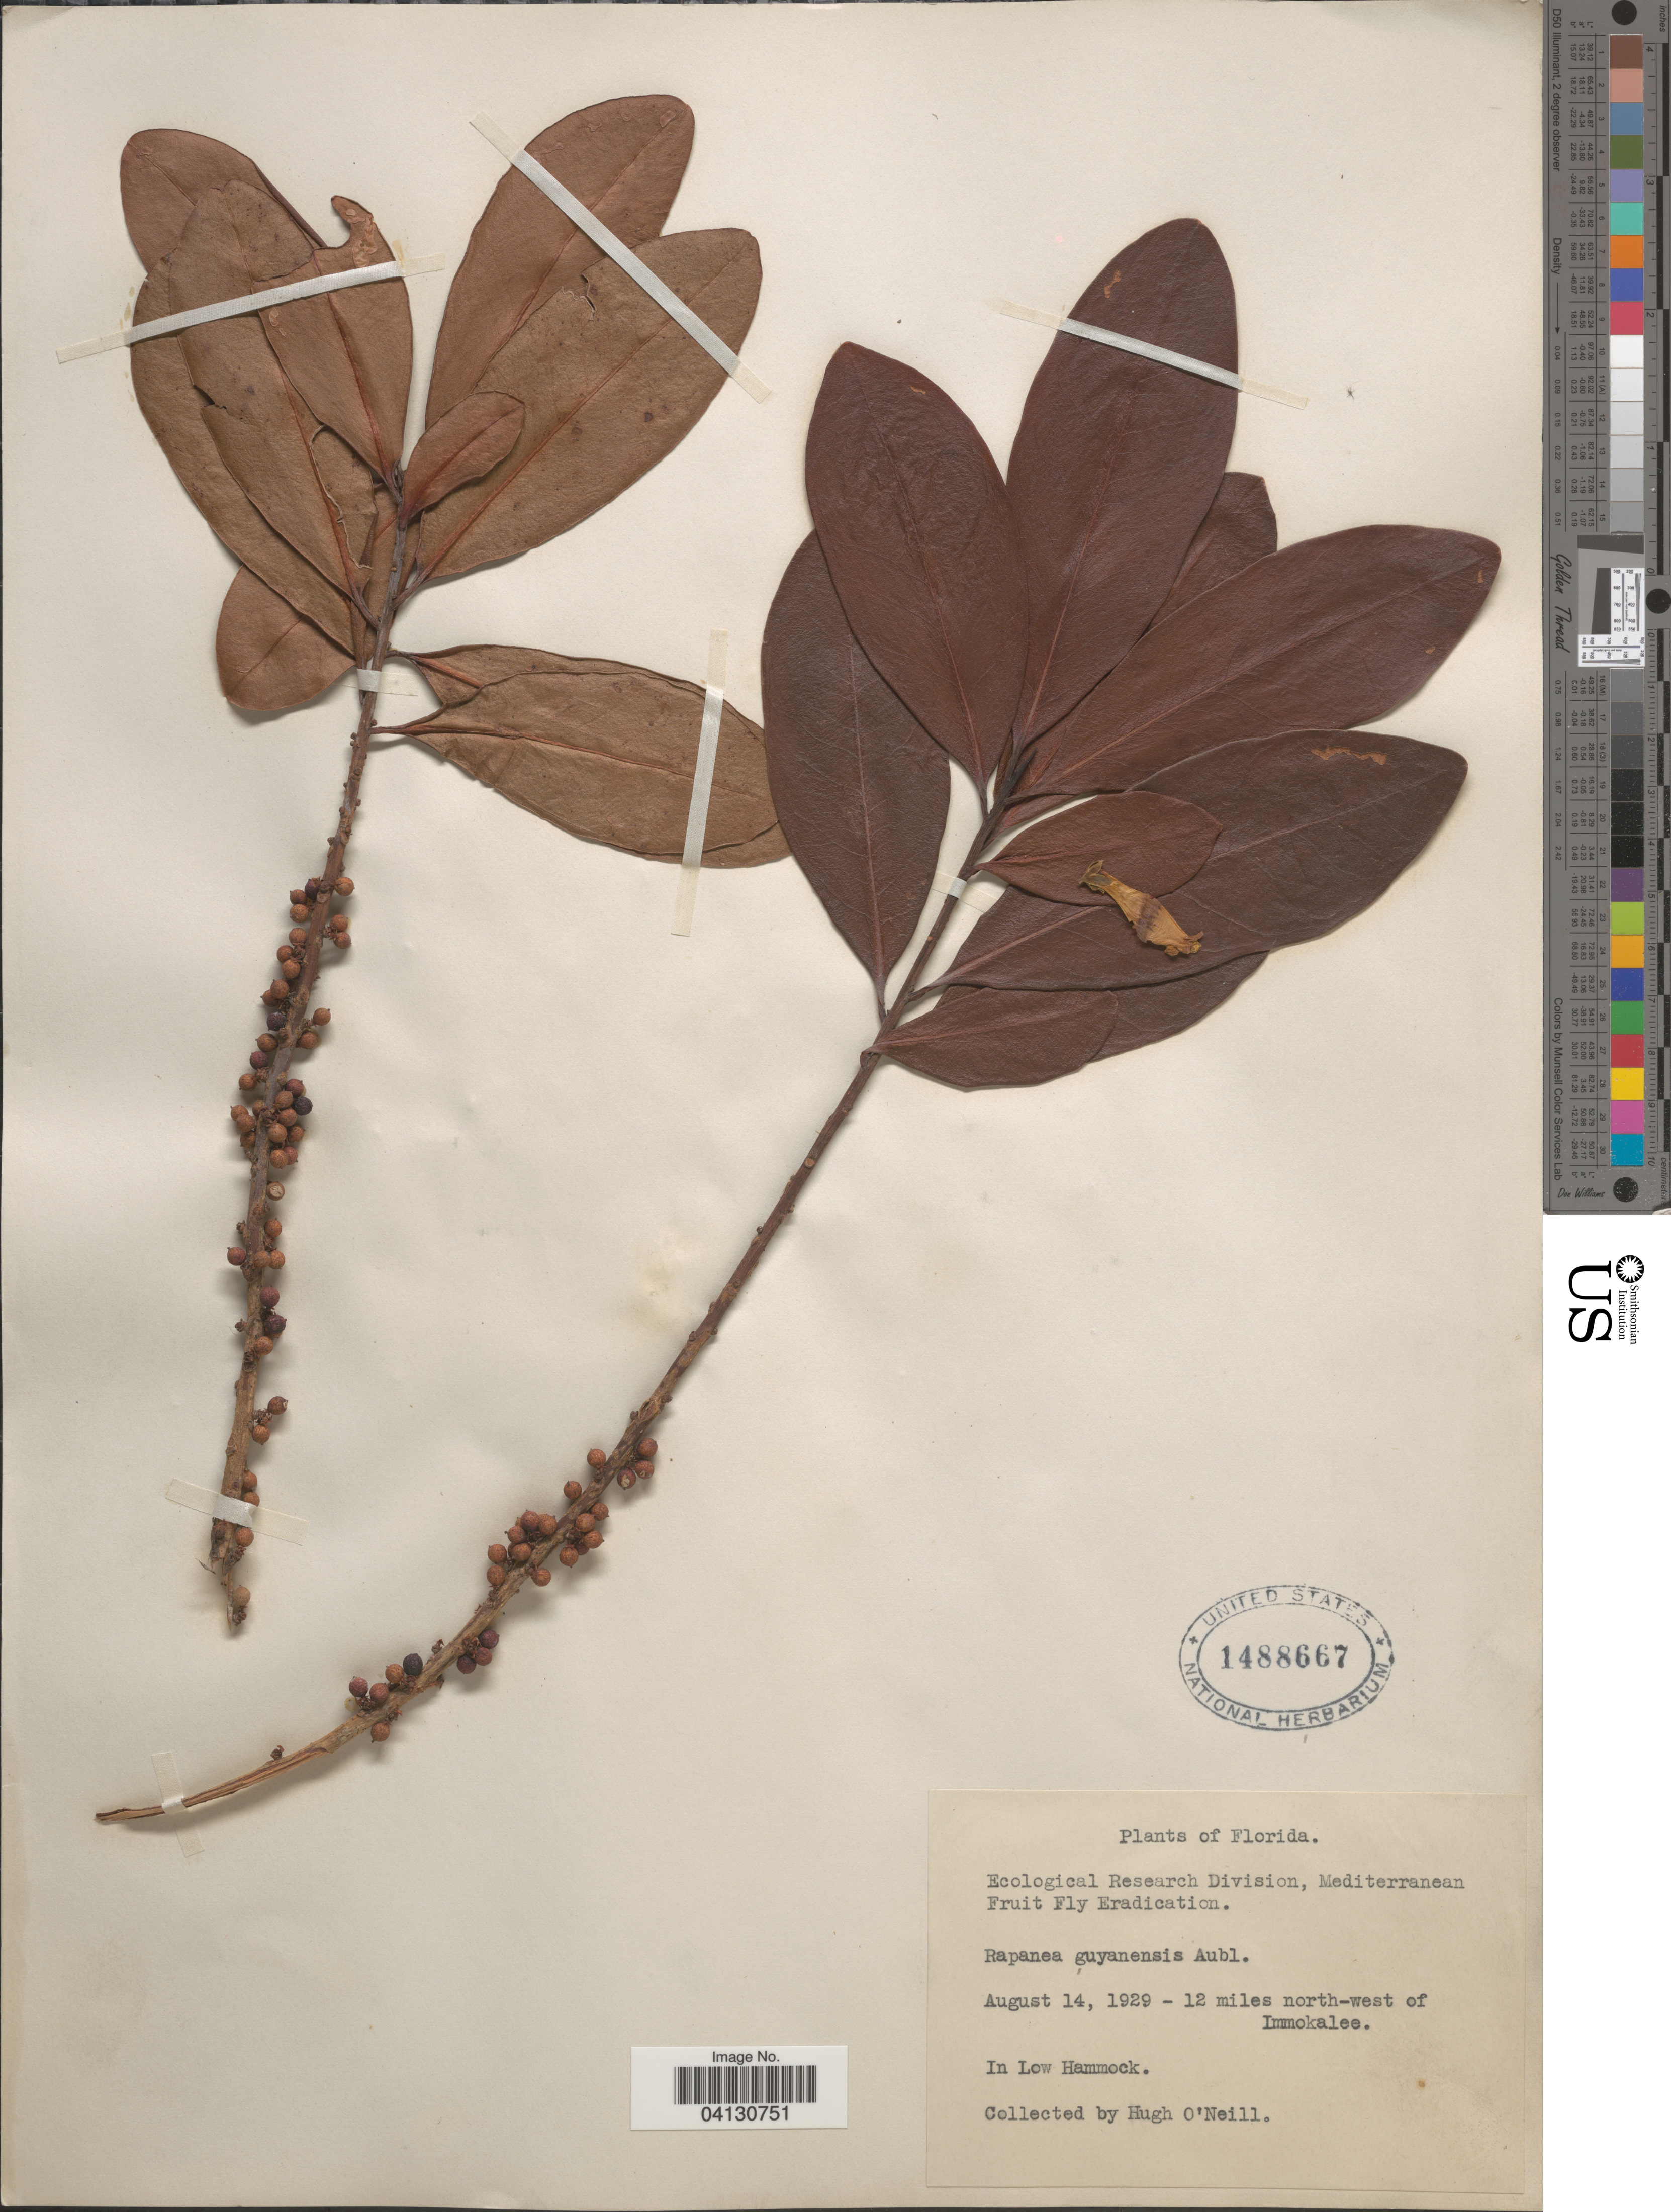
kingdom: Plantae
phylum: Tracheophyta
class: Magnoliopsida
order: Ericales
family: Primulaceae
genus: Rapanea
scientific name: Rapanea guianensis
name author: Aubl.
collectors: H. O'Neill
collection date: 1929-08-14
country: United States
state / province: Florida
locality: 12 miles north-west of Immokalee. In Low Hammock.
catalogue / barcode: US 1488667